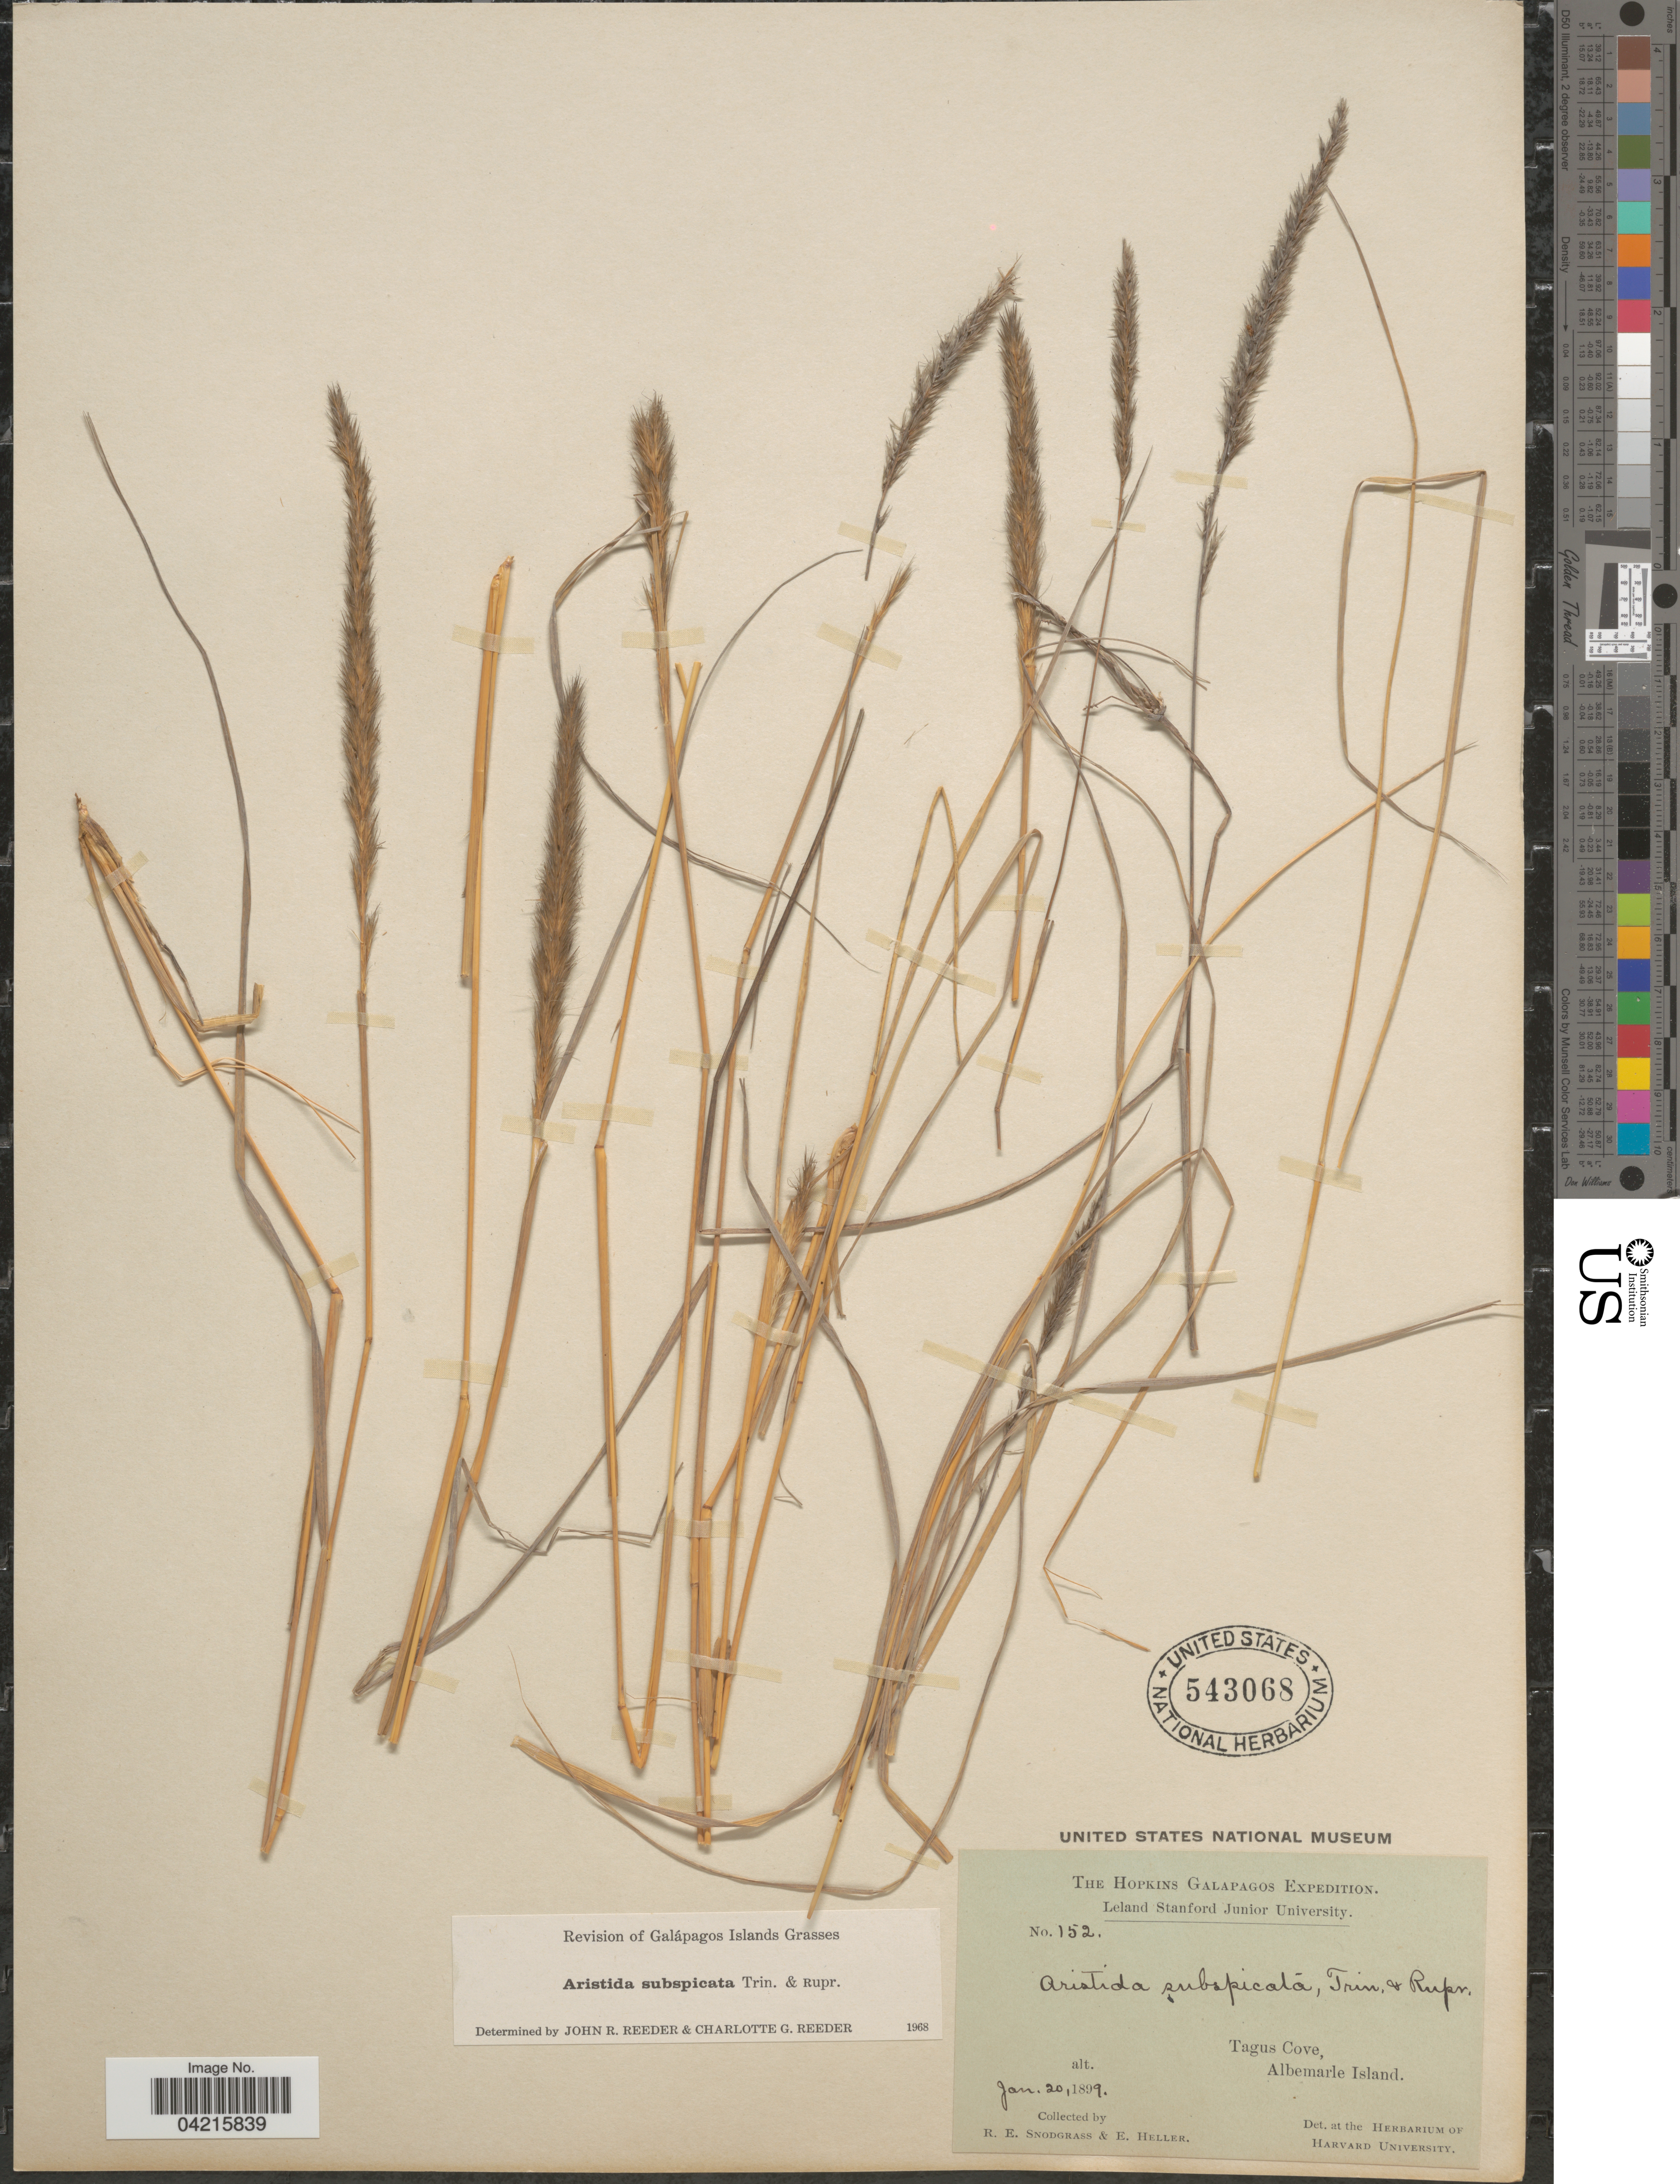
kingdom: Plantae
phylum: Tracheophyta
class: Liliopsida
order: Poales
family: Poaceae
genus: Aristida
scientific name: Aristida subspicata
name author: Trin. & Rupr.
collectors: R. E. Snodgrass & E. Heller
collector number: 152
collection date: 1899-01-20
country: Ecuador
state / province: Colón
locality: The Hopkins Galapagos Expedition. Tagus Cove, Albemarle Island.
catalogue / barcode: US 543068